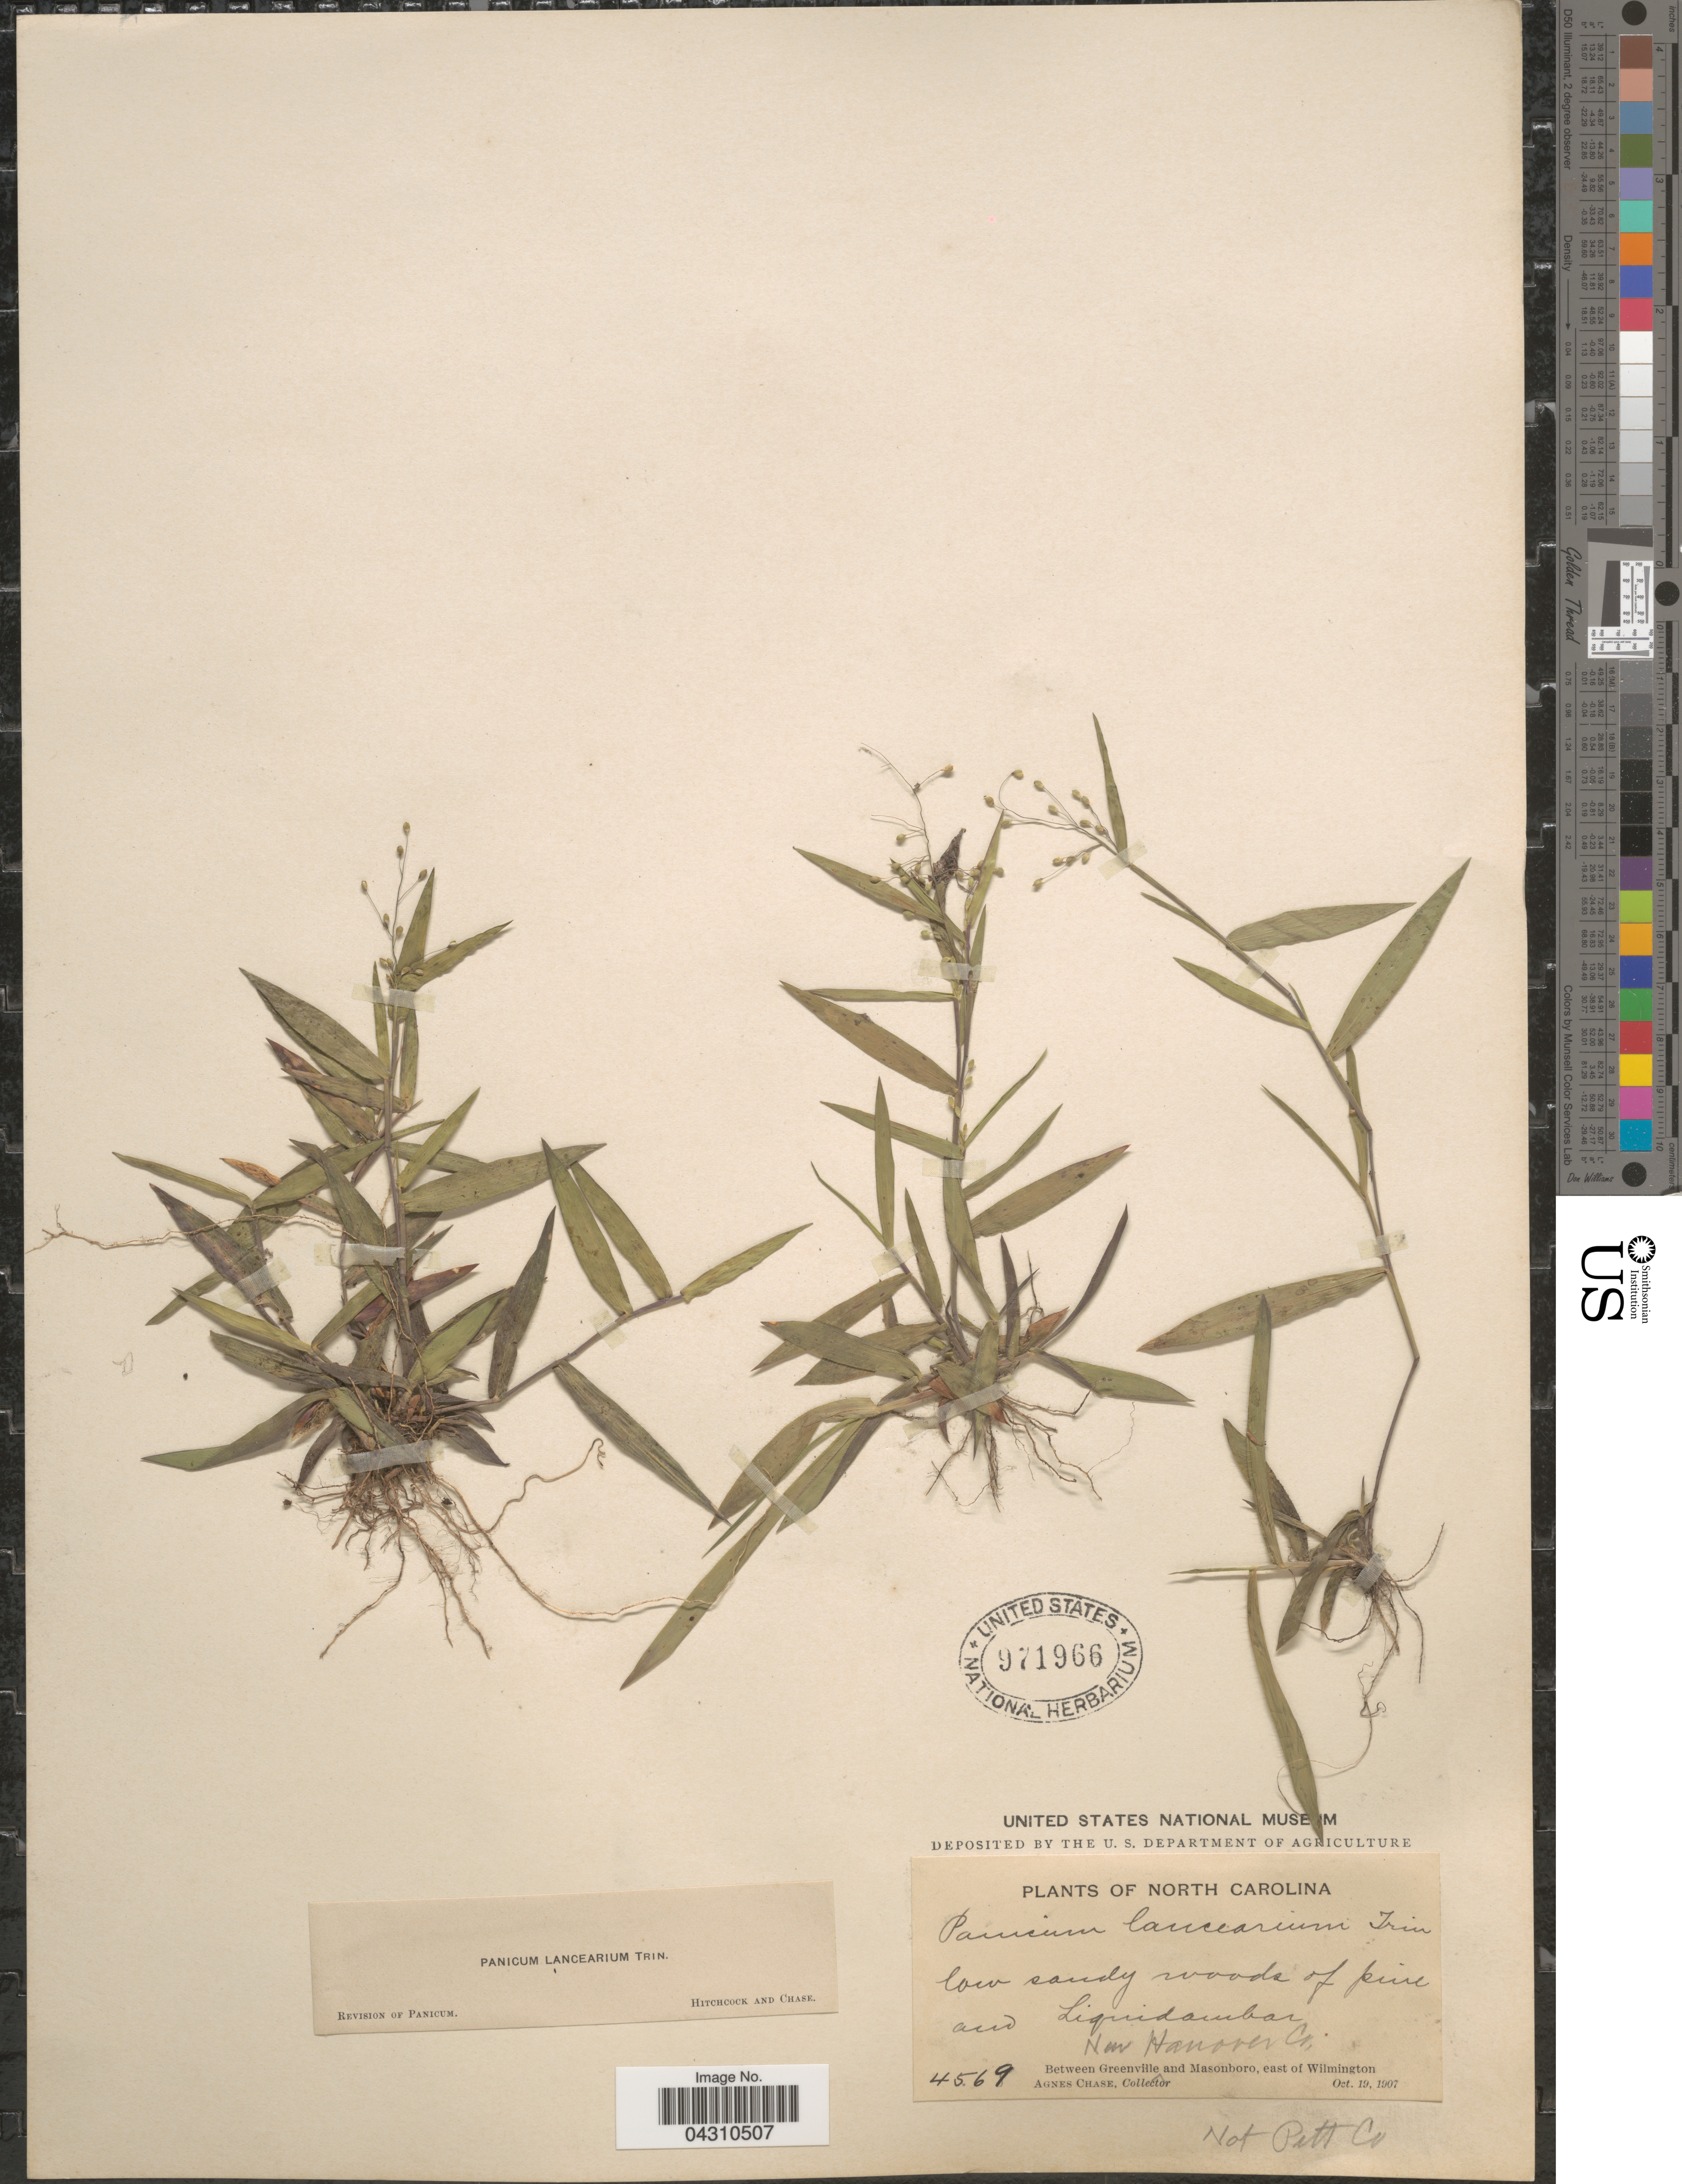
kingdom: Plantae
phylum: Tracheophyta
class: Liliopsida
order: Poales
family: Poaceae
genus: Dichanthelium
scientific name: Dichanthelium portoricense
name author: (Desv. ex Ham.) B.F. Hansen & Wunderlin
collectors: A. Chase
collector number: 4569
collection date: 1907-10-19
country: United States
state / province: North Carolina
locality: New Hanover Co. Between Greenville and Masonboro, east of Wilmington.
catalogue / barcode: US 971966